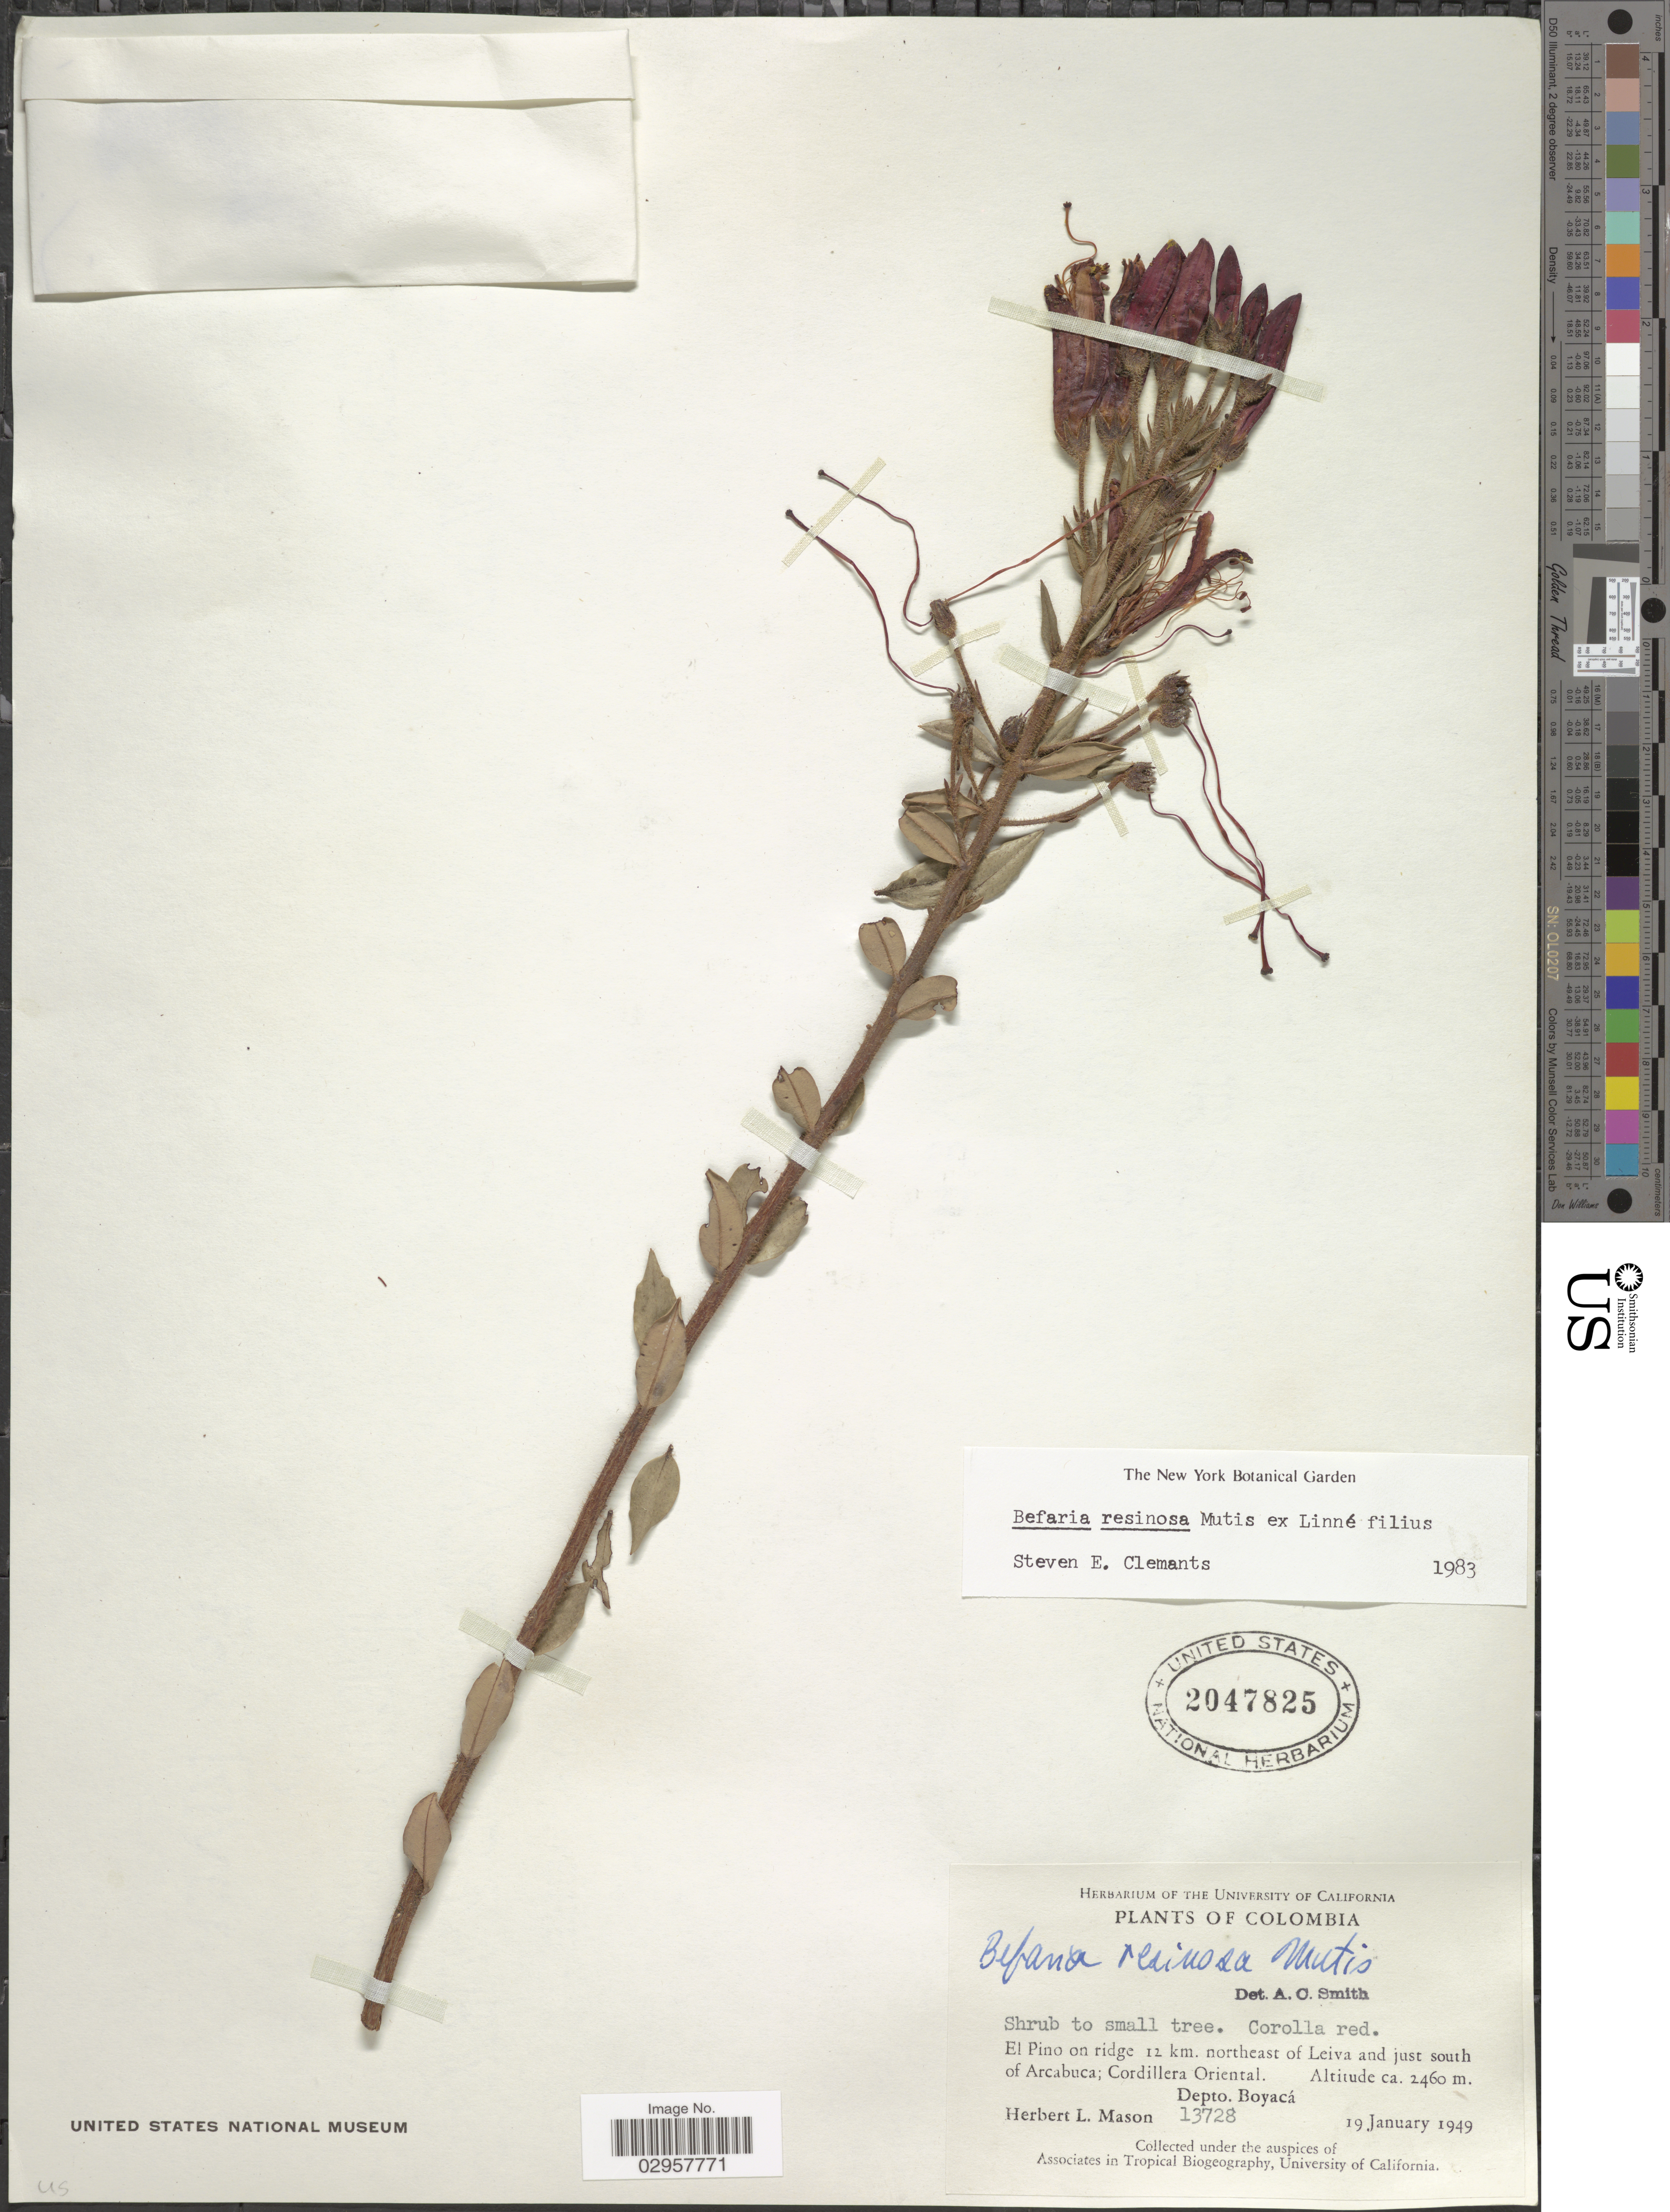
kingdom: Plantae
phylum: Tracheophyta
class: Magnoliopsida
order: Ericales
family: Ericaceae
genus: Befaria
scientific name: Befaria resinosa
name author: Mutis ex L. f.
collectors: H. L. Mason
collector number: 13728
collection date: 1949-01-19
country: Colombia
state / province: Boyacá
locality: El pino on ridge 12 km. northeast of Leiva and just south of Arcabuca; Cordillera Oriental. Depto. Boyacá.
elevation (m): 2460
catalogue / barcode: US 2047825